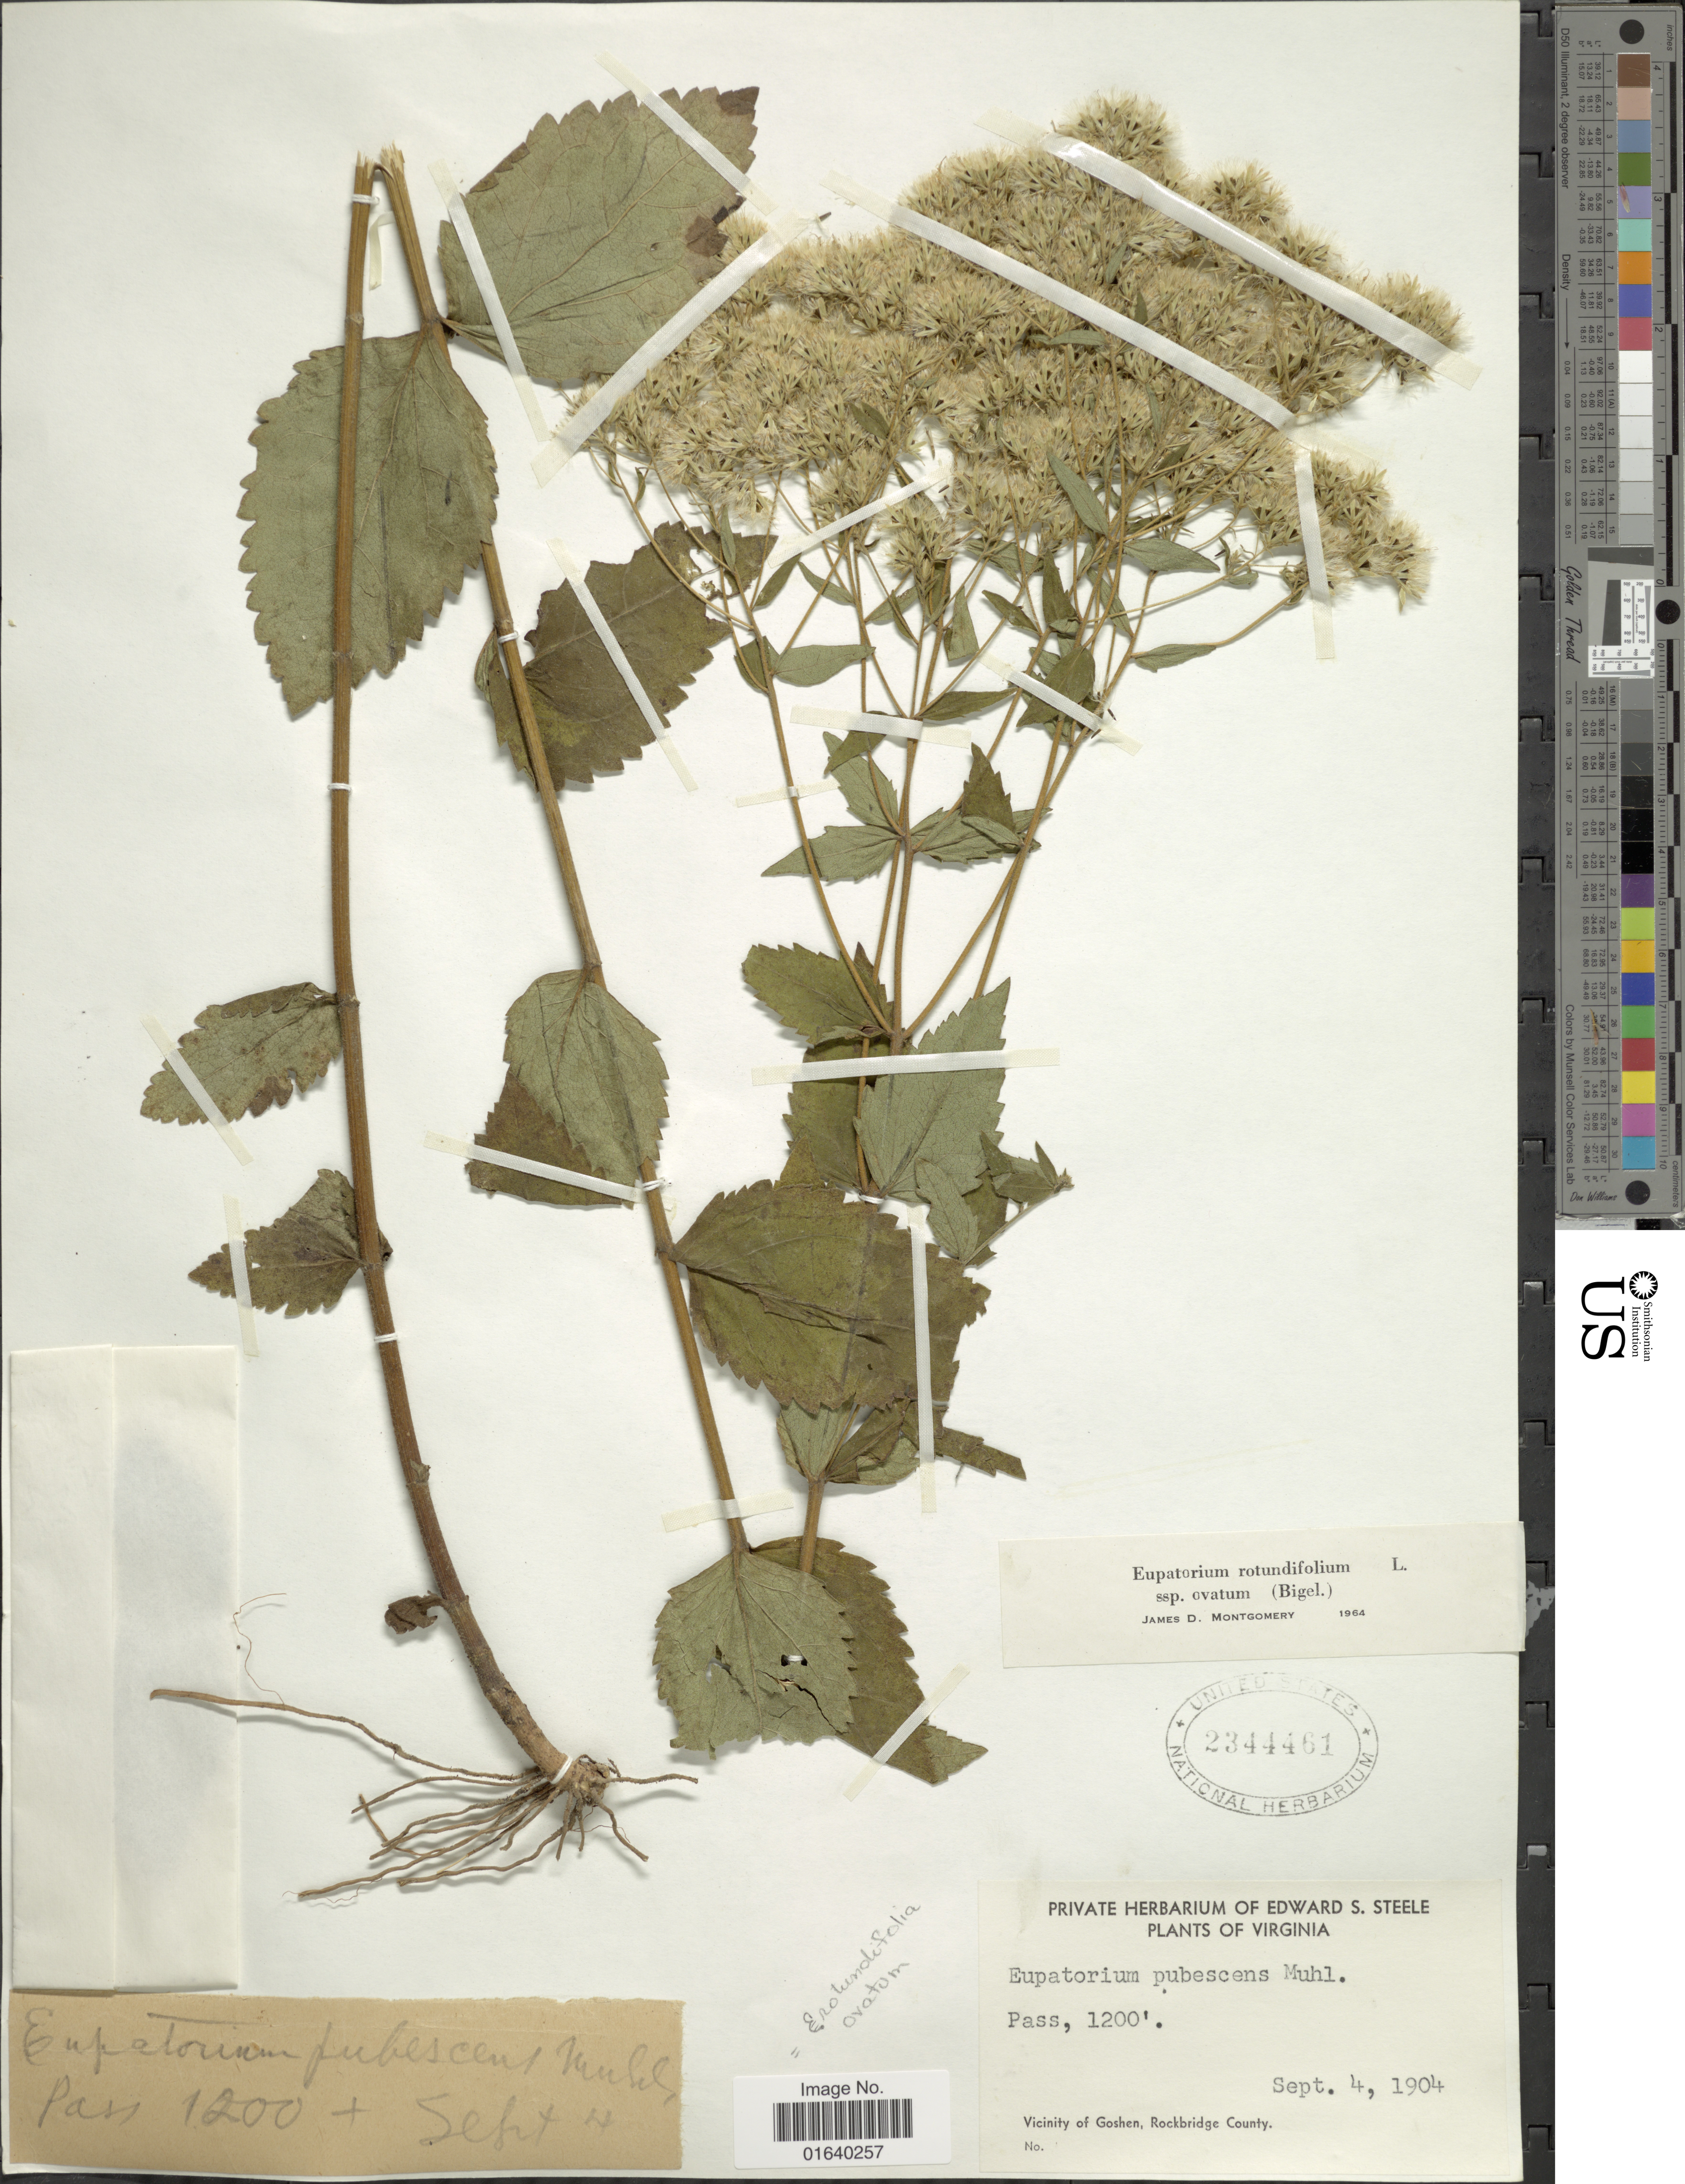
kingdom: Plantae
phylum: Tracheophyta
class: Magnoliopsida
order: Asterales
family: Asteraceae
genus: Eupatorium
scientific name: Eupatorium rotundifolium var. ovatum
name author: (Bigelow) J.D. Montgom. & Fairbrothers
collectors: ex herb. Edward S. Steele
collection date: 1904-09-04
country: United States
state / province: Virginia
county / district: Rockbridge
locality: Pass, Vicinity of Goshen, Rockbridge County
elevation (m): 366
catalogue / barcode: US 2344461